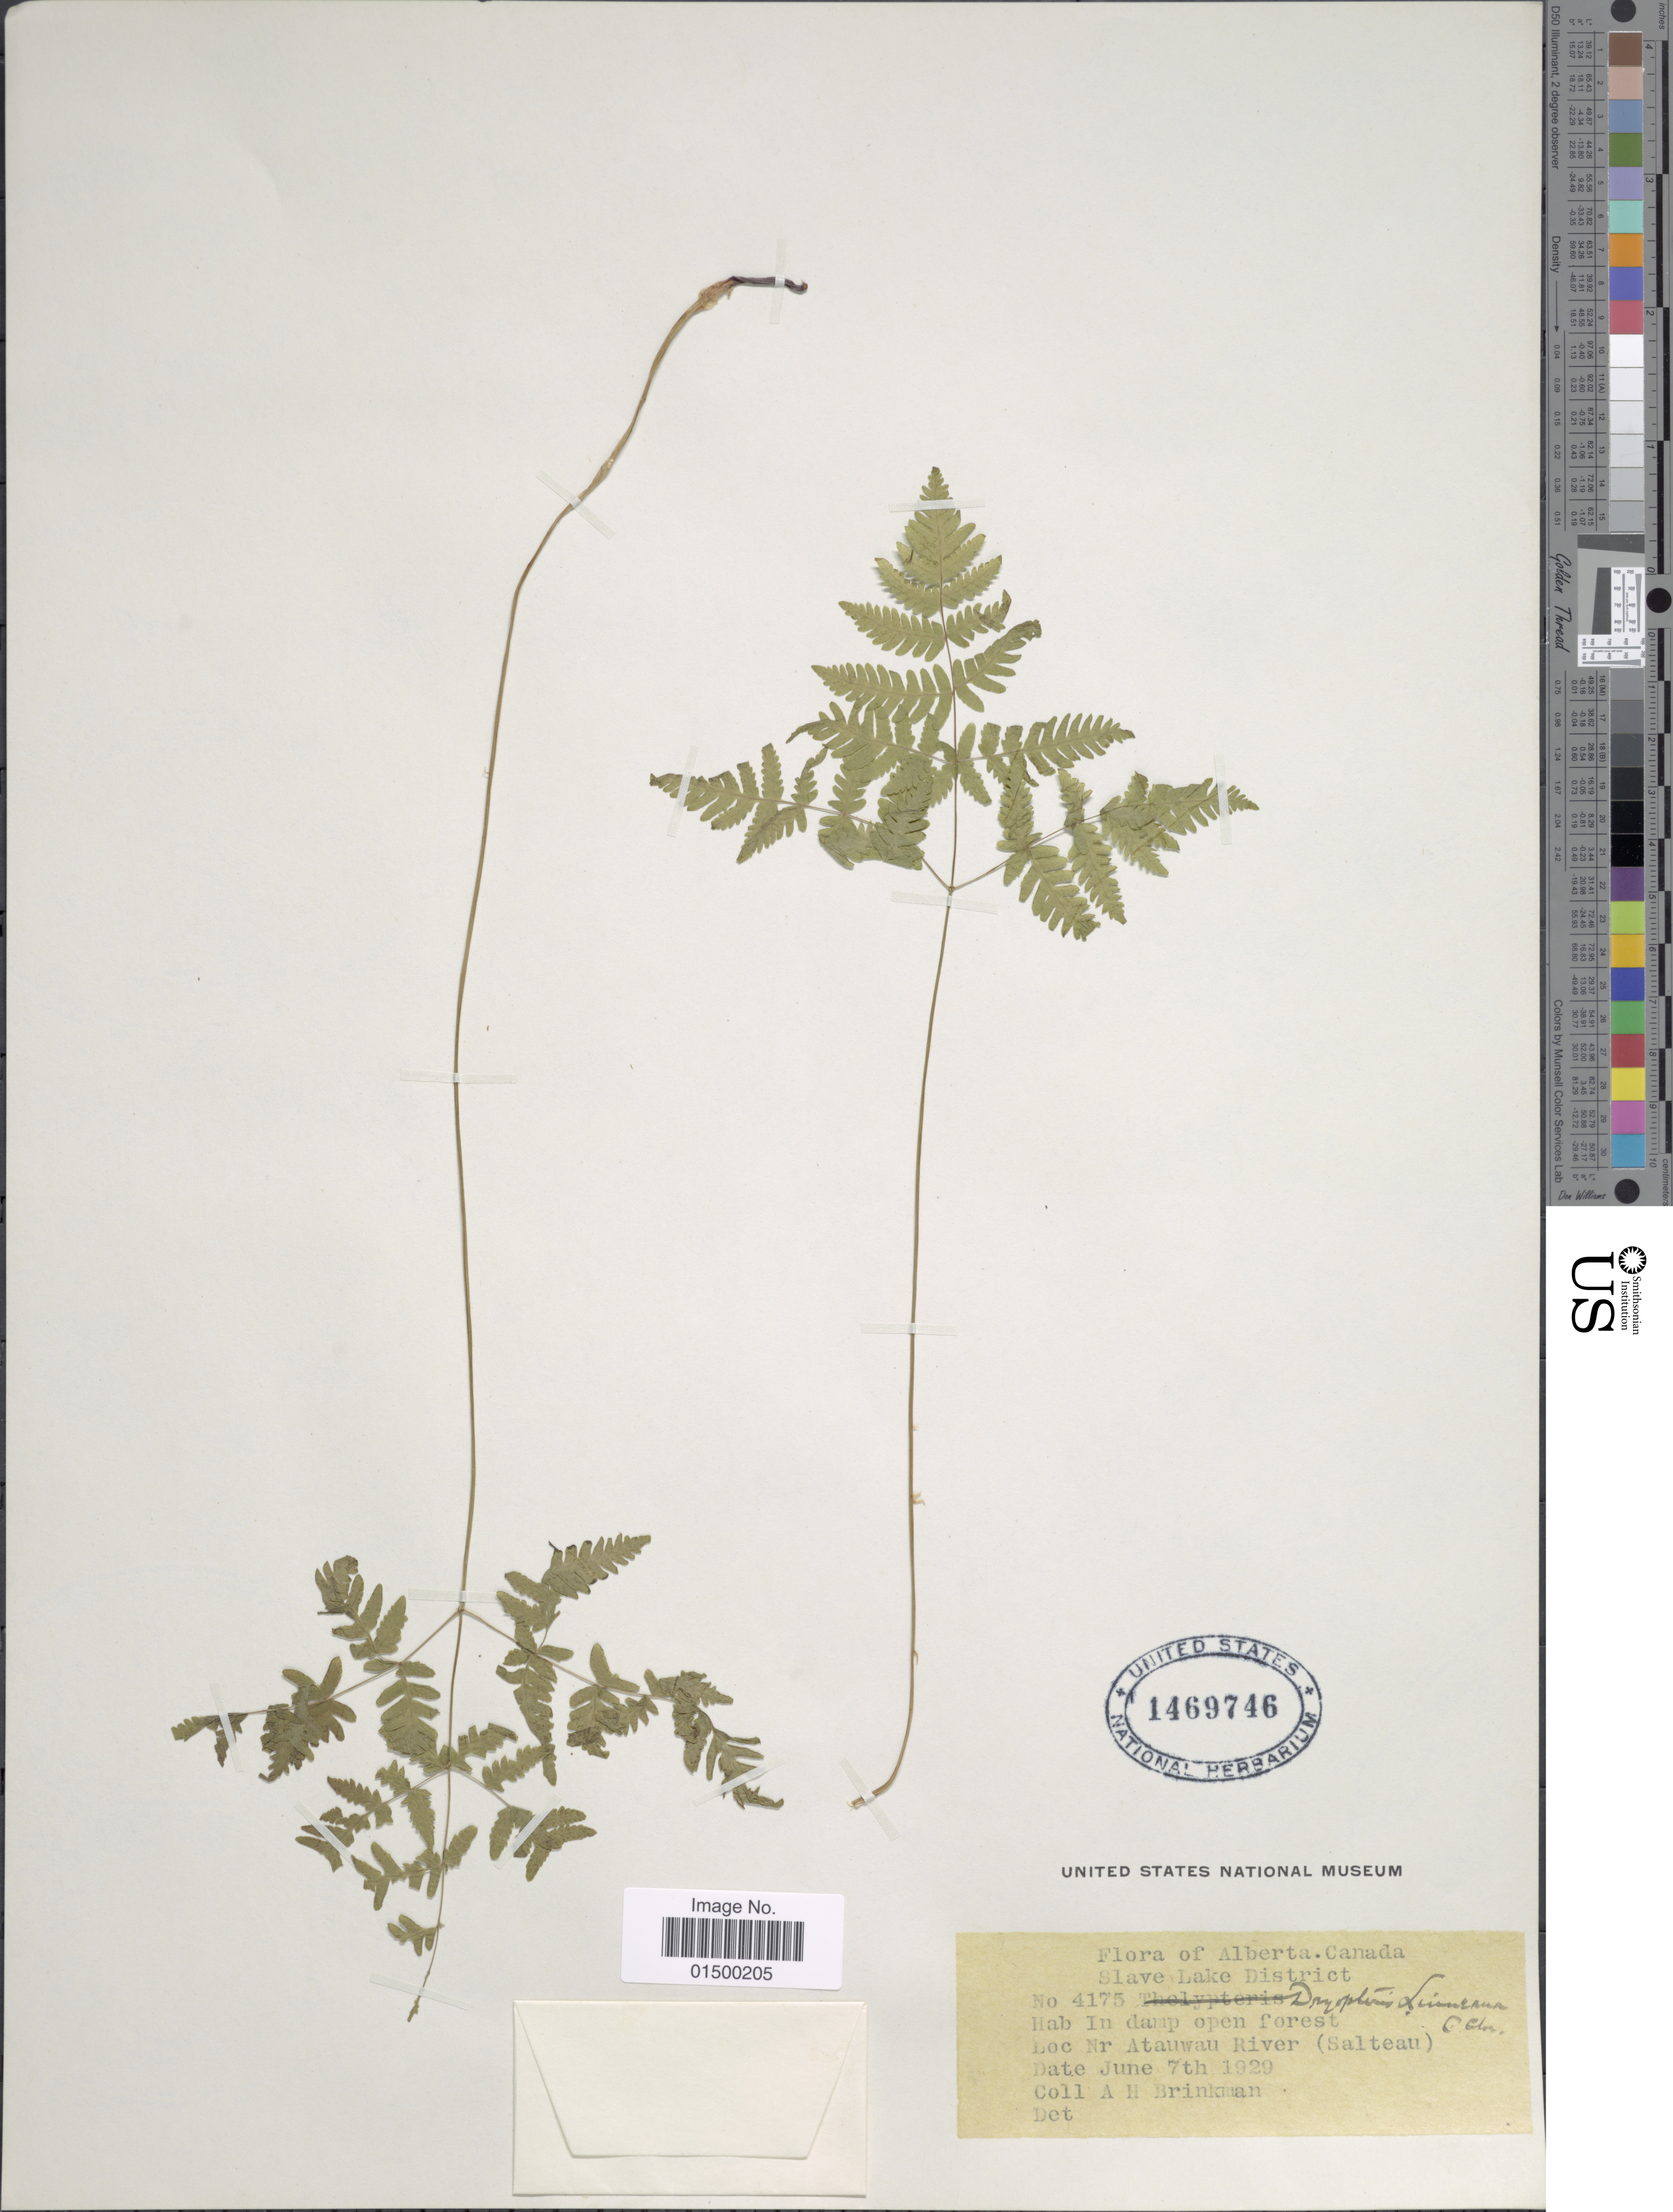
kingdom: Plantae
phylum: Tracheophyta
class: Polypodiopsida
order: Polypodiales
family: Cystopteridaceae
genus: Gymnocarpium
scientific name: Gymnocarpium disjunctum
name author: (Rupr.) Ching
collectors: A. Brinkman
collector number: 4175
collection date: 1929-06-07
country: Canada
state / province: Alberta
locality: Lesser Slave District. Nr 1Atauwau River (Salteau)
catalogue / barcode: US 1469746